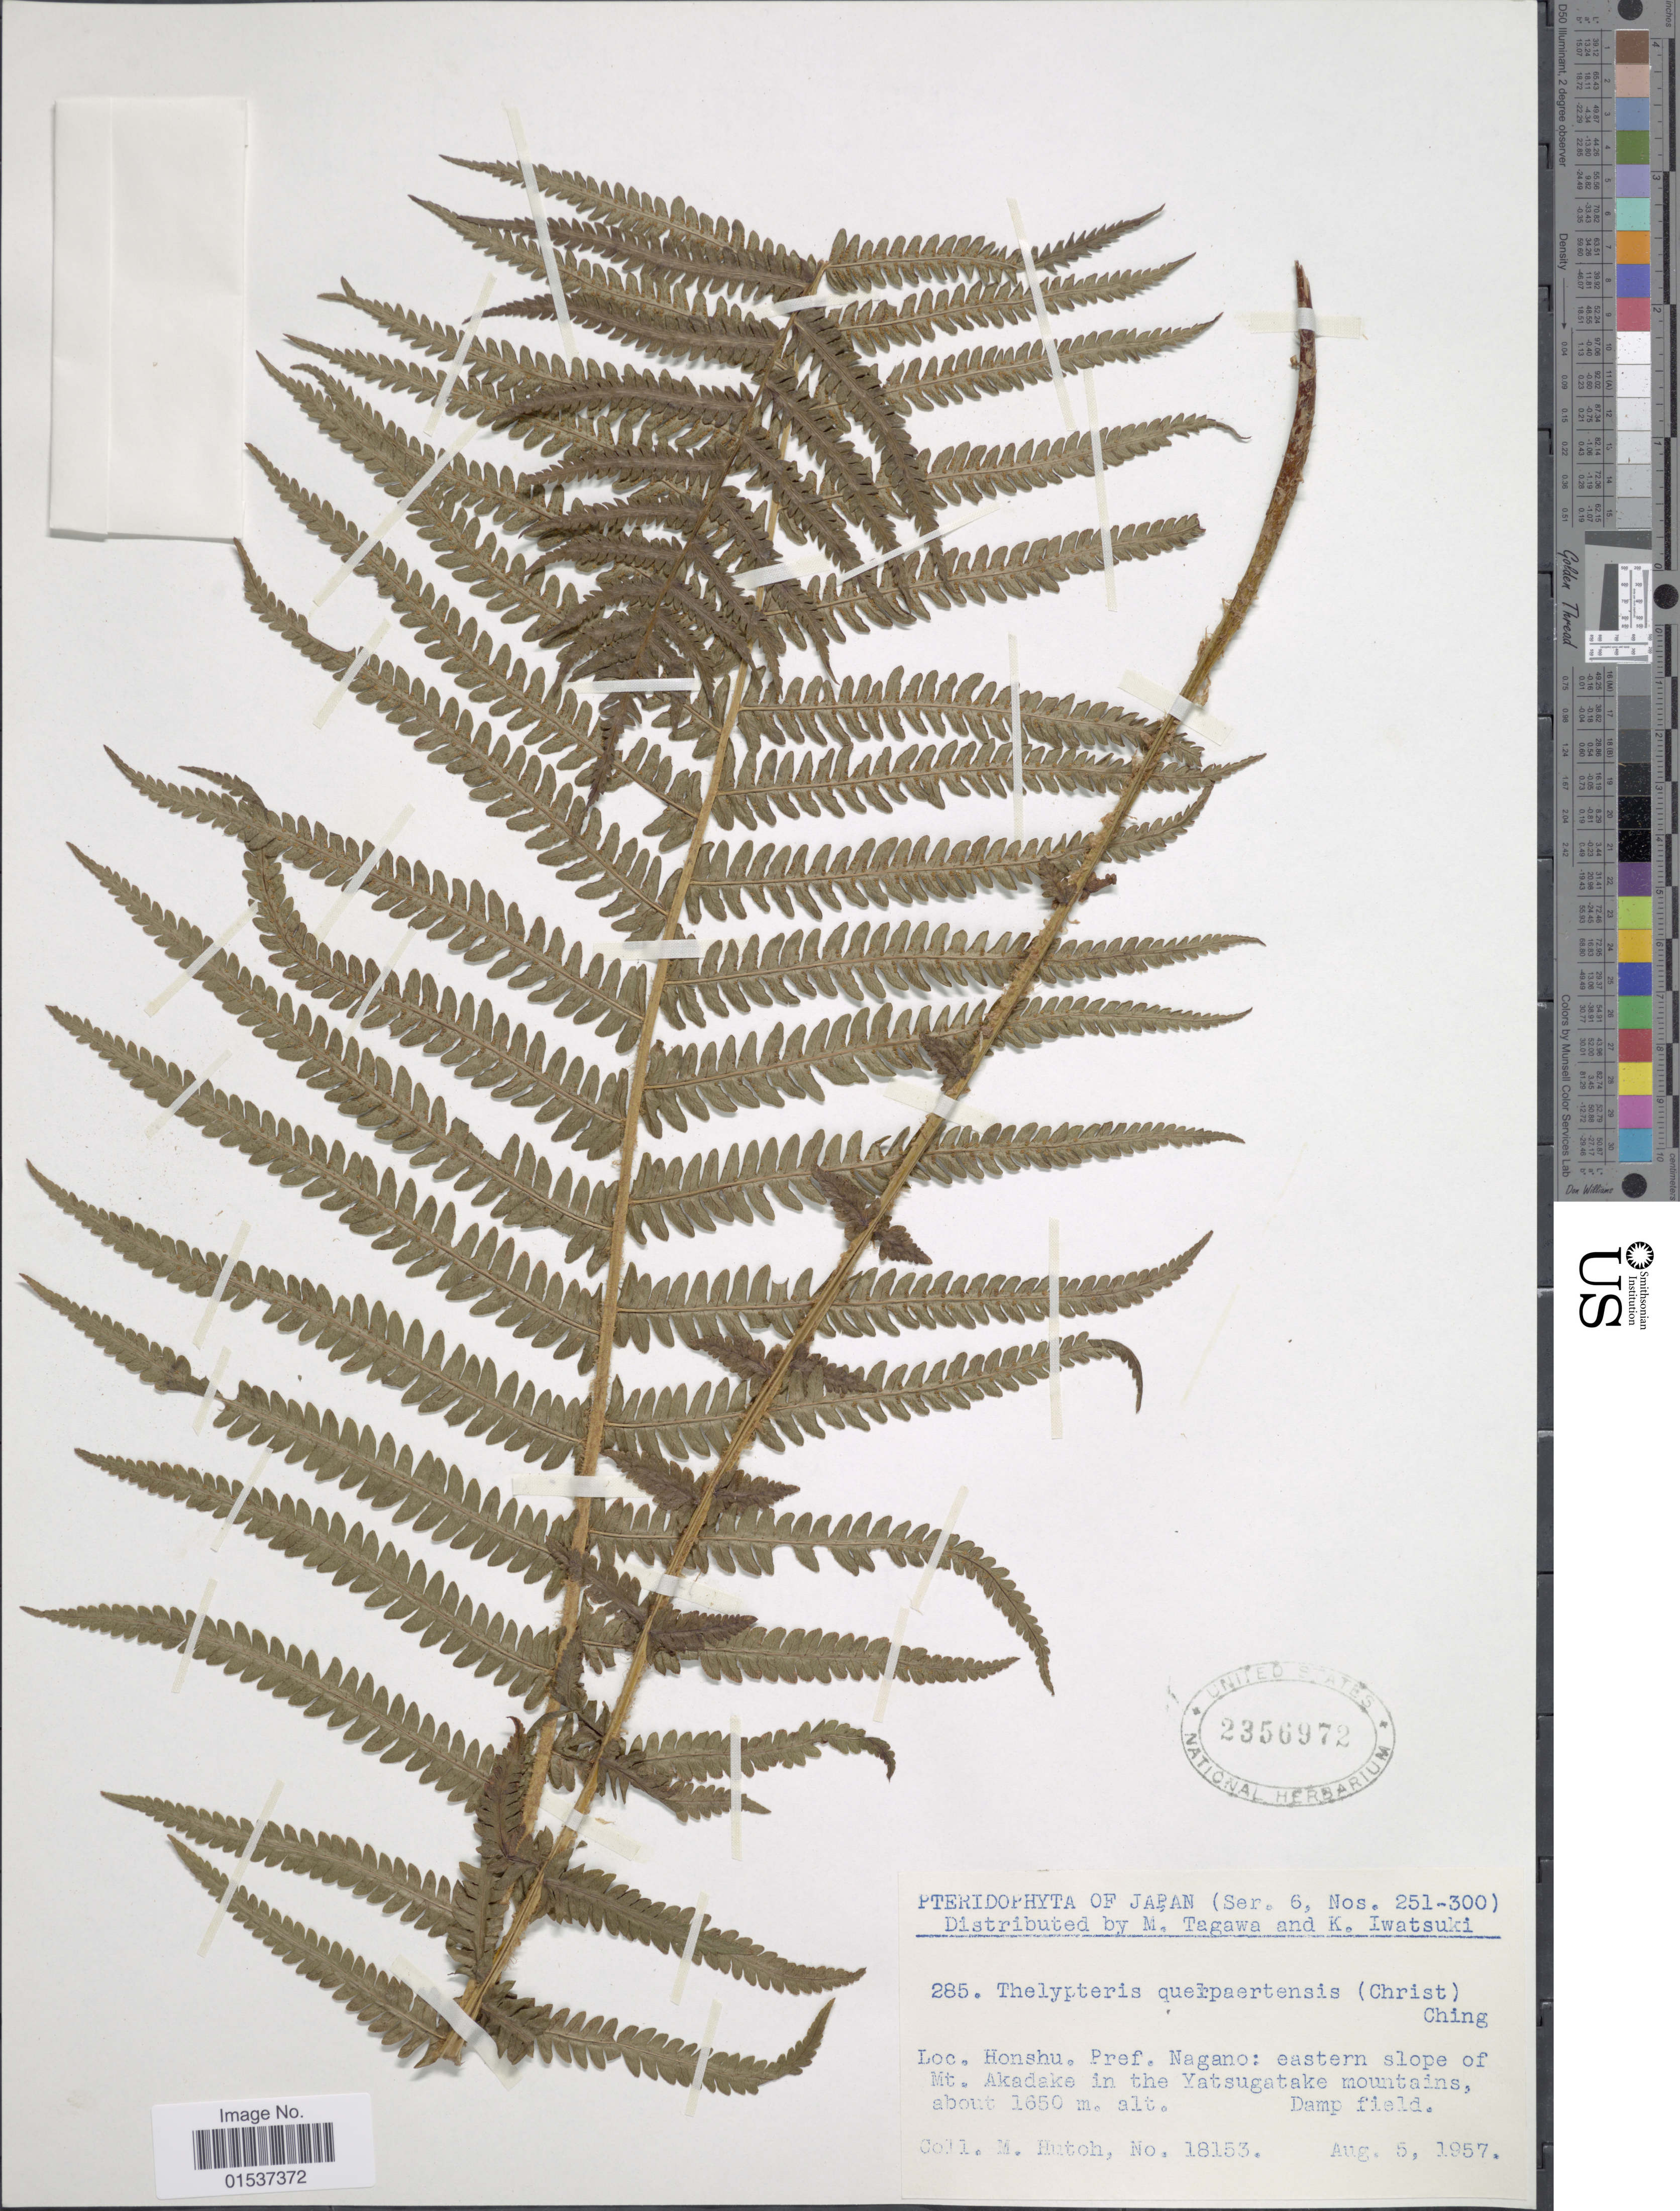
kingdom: Plantae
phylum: Tracheophyta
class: Polypodiopsida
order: Polypodiales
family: Thelypteridaceae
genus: Oreopteris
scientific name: Oreopteris quelpartensis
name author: (Christ) Holub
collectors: M. Hutoh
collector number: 18153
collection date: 1957-08-05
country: Japan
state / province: Nagano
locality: Honshu. Pref. Nagano: eastern slope of Mt. Akadake in the Yatsugatake mountains.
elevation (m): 1650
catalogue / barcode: US 2356972